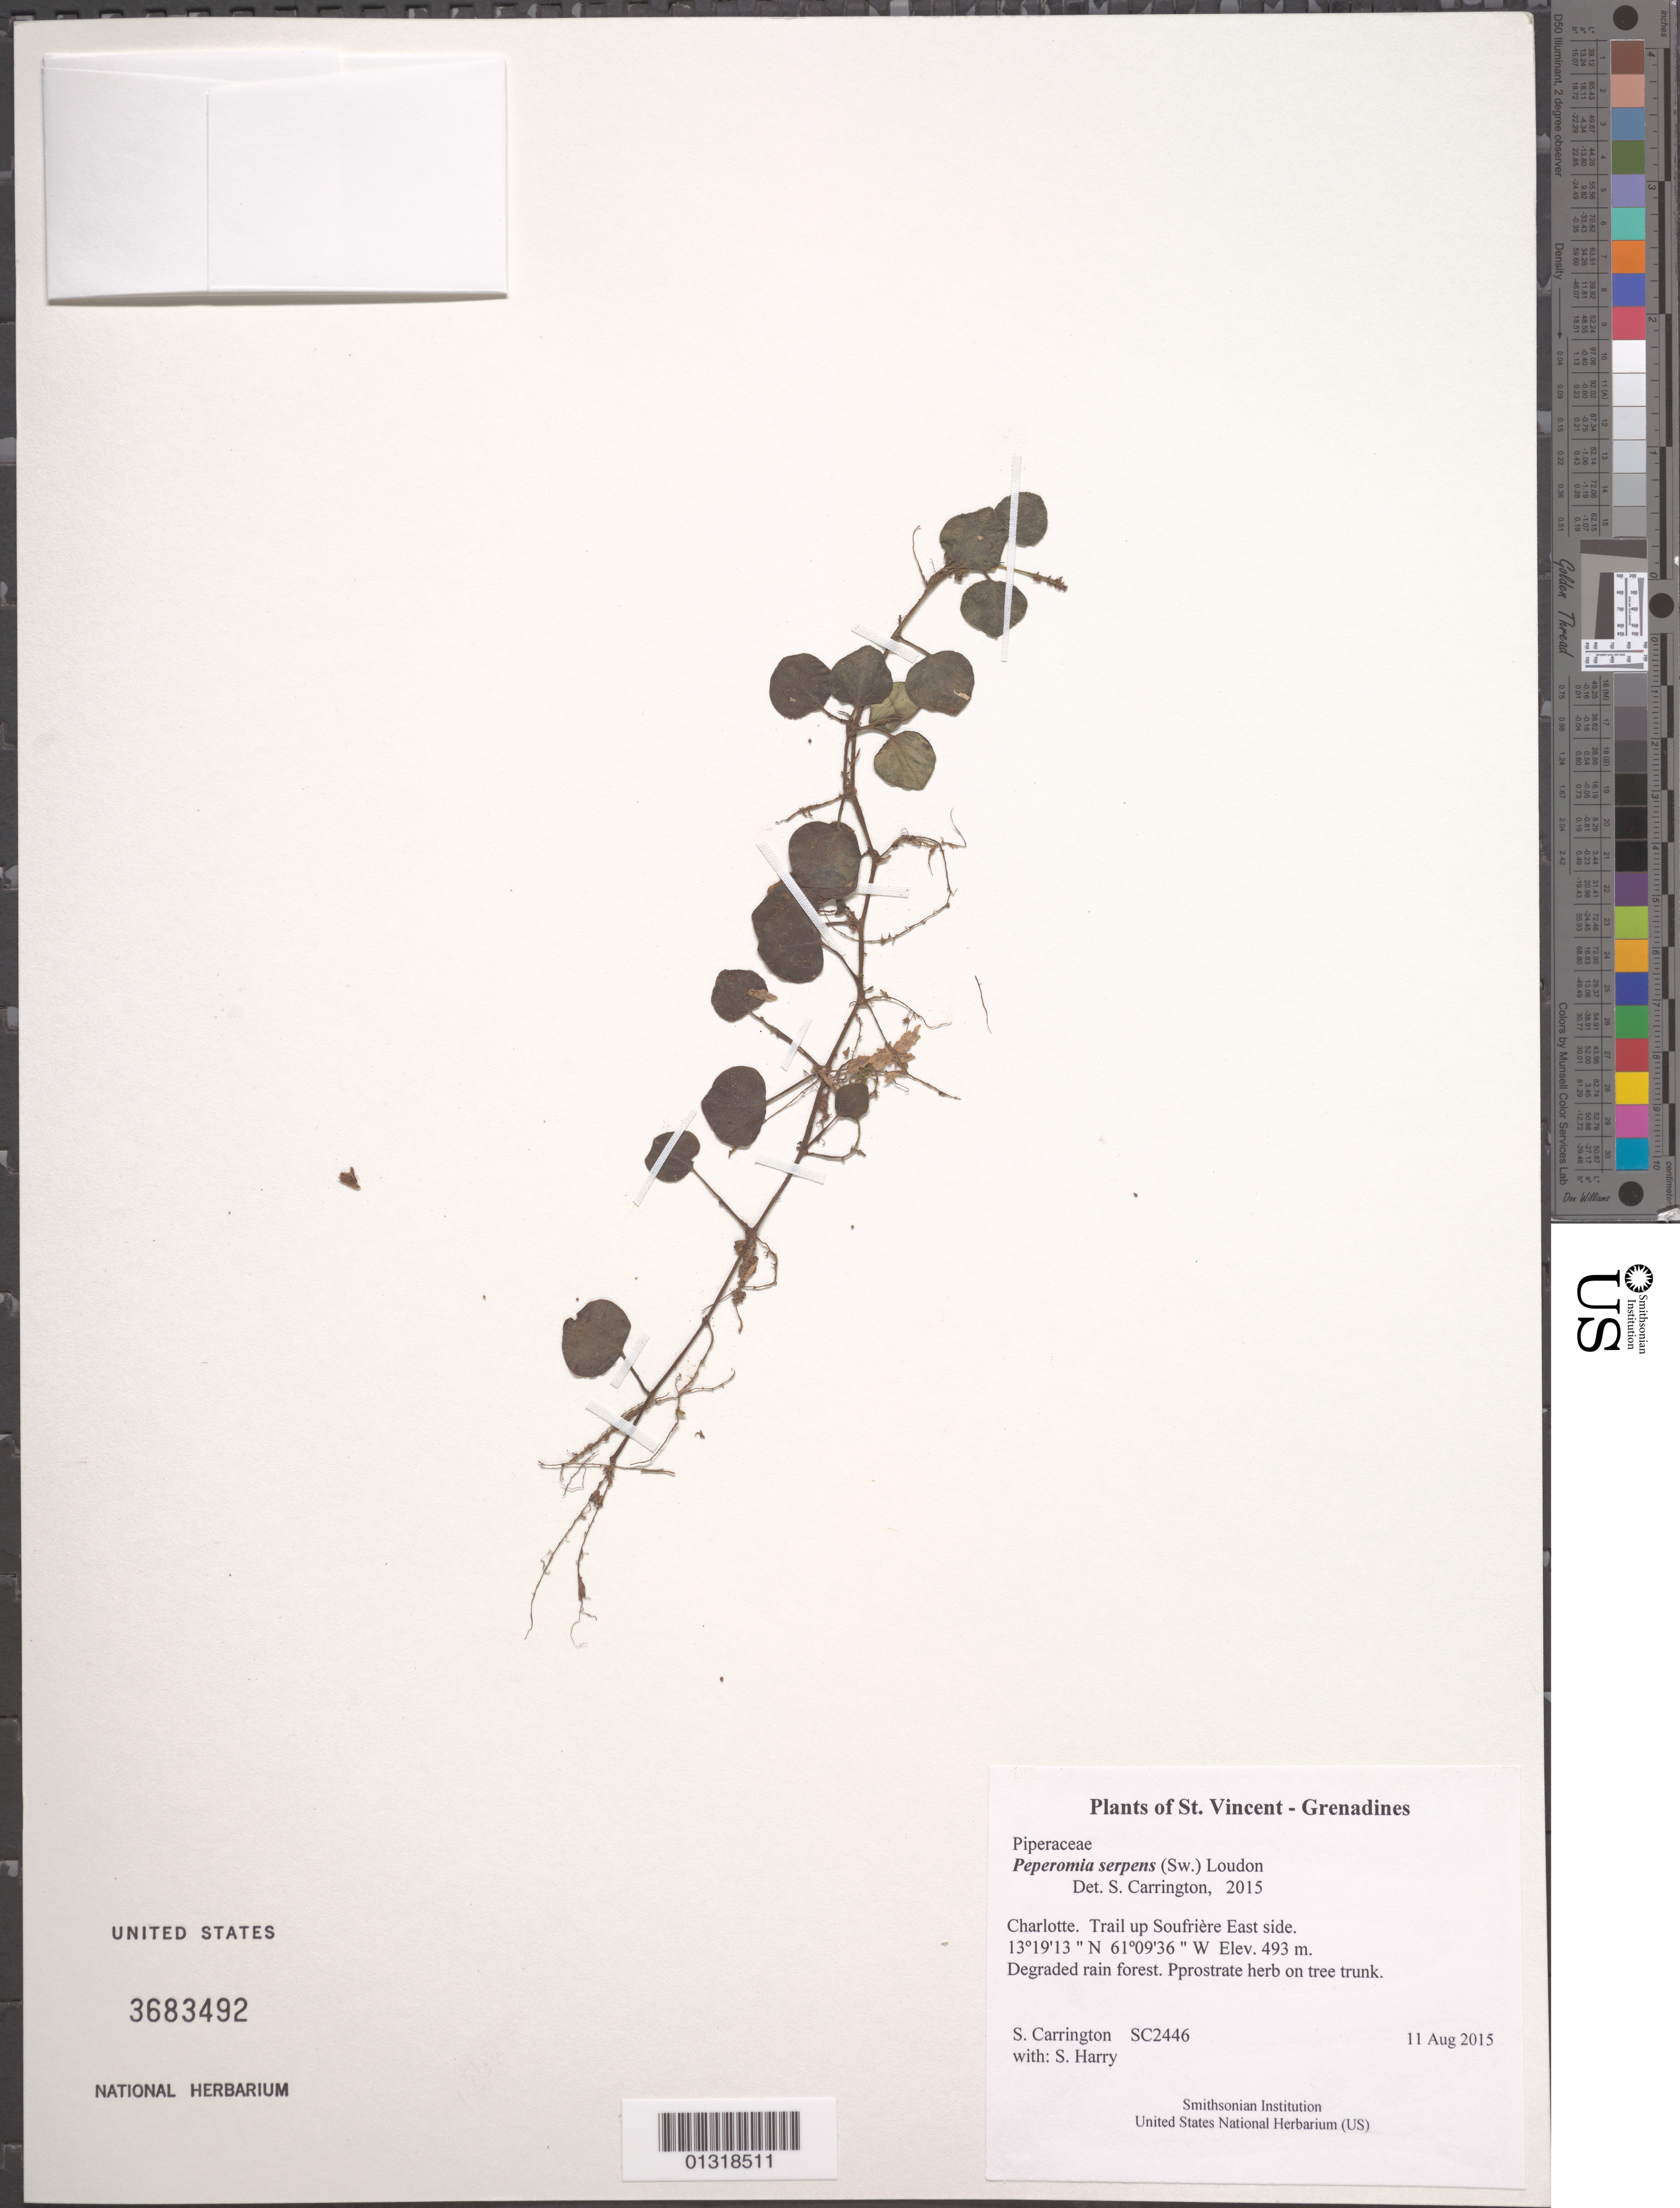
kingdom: Plantae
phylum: Tracheophyta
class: Magnoliopsida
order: Piperales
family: Piperaceae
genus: Peperomia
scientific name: Peperomia serpens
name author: (Sw.) Loudon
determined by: Carrington, C. M. S.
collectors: C. M. S. Carrington & S. Harry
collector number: SC2446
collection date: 2015-08-11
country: St. Vincent - Grenadines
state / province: Charlotte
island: St Vincent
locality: Trail up Soufrière East side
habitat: Degraded rain forest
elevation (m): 493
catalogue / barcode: US 3683492